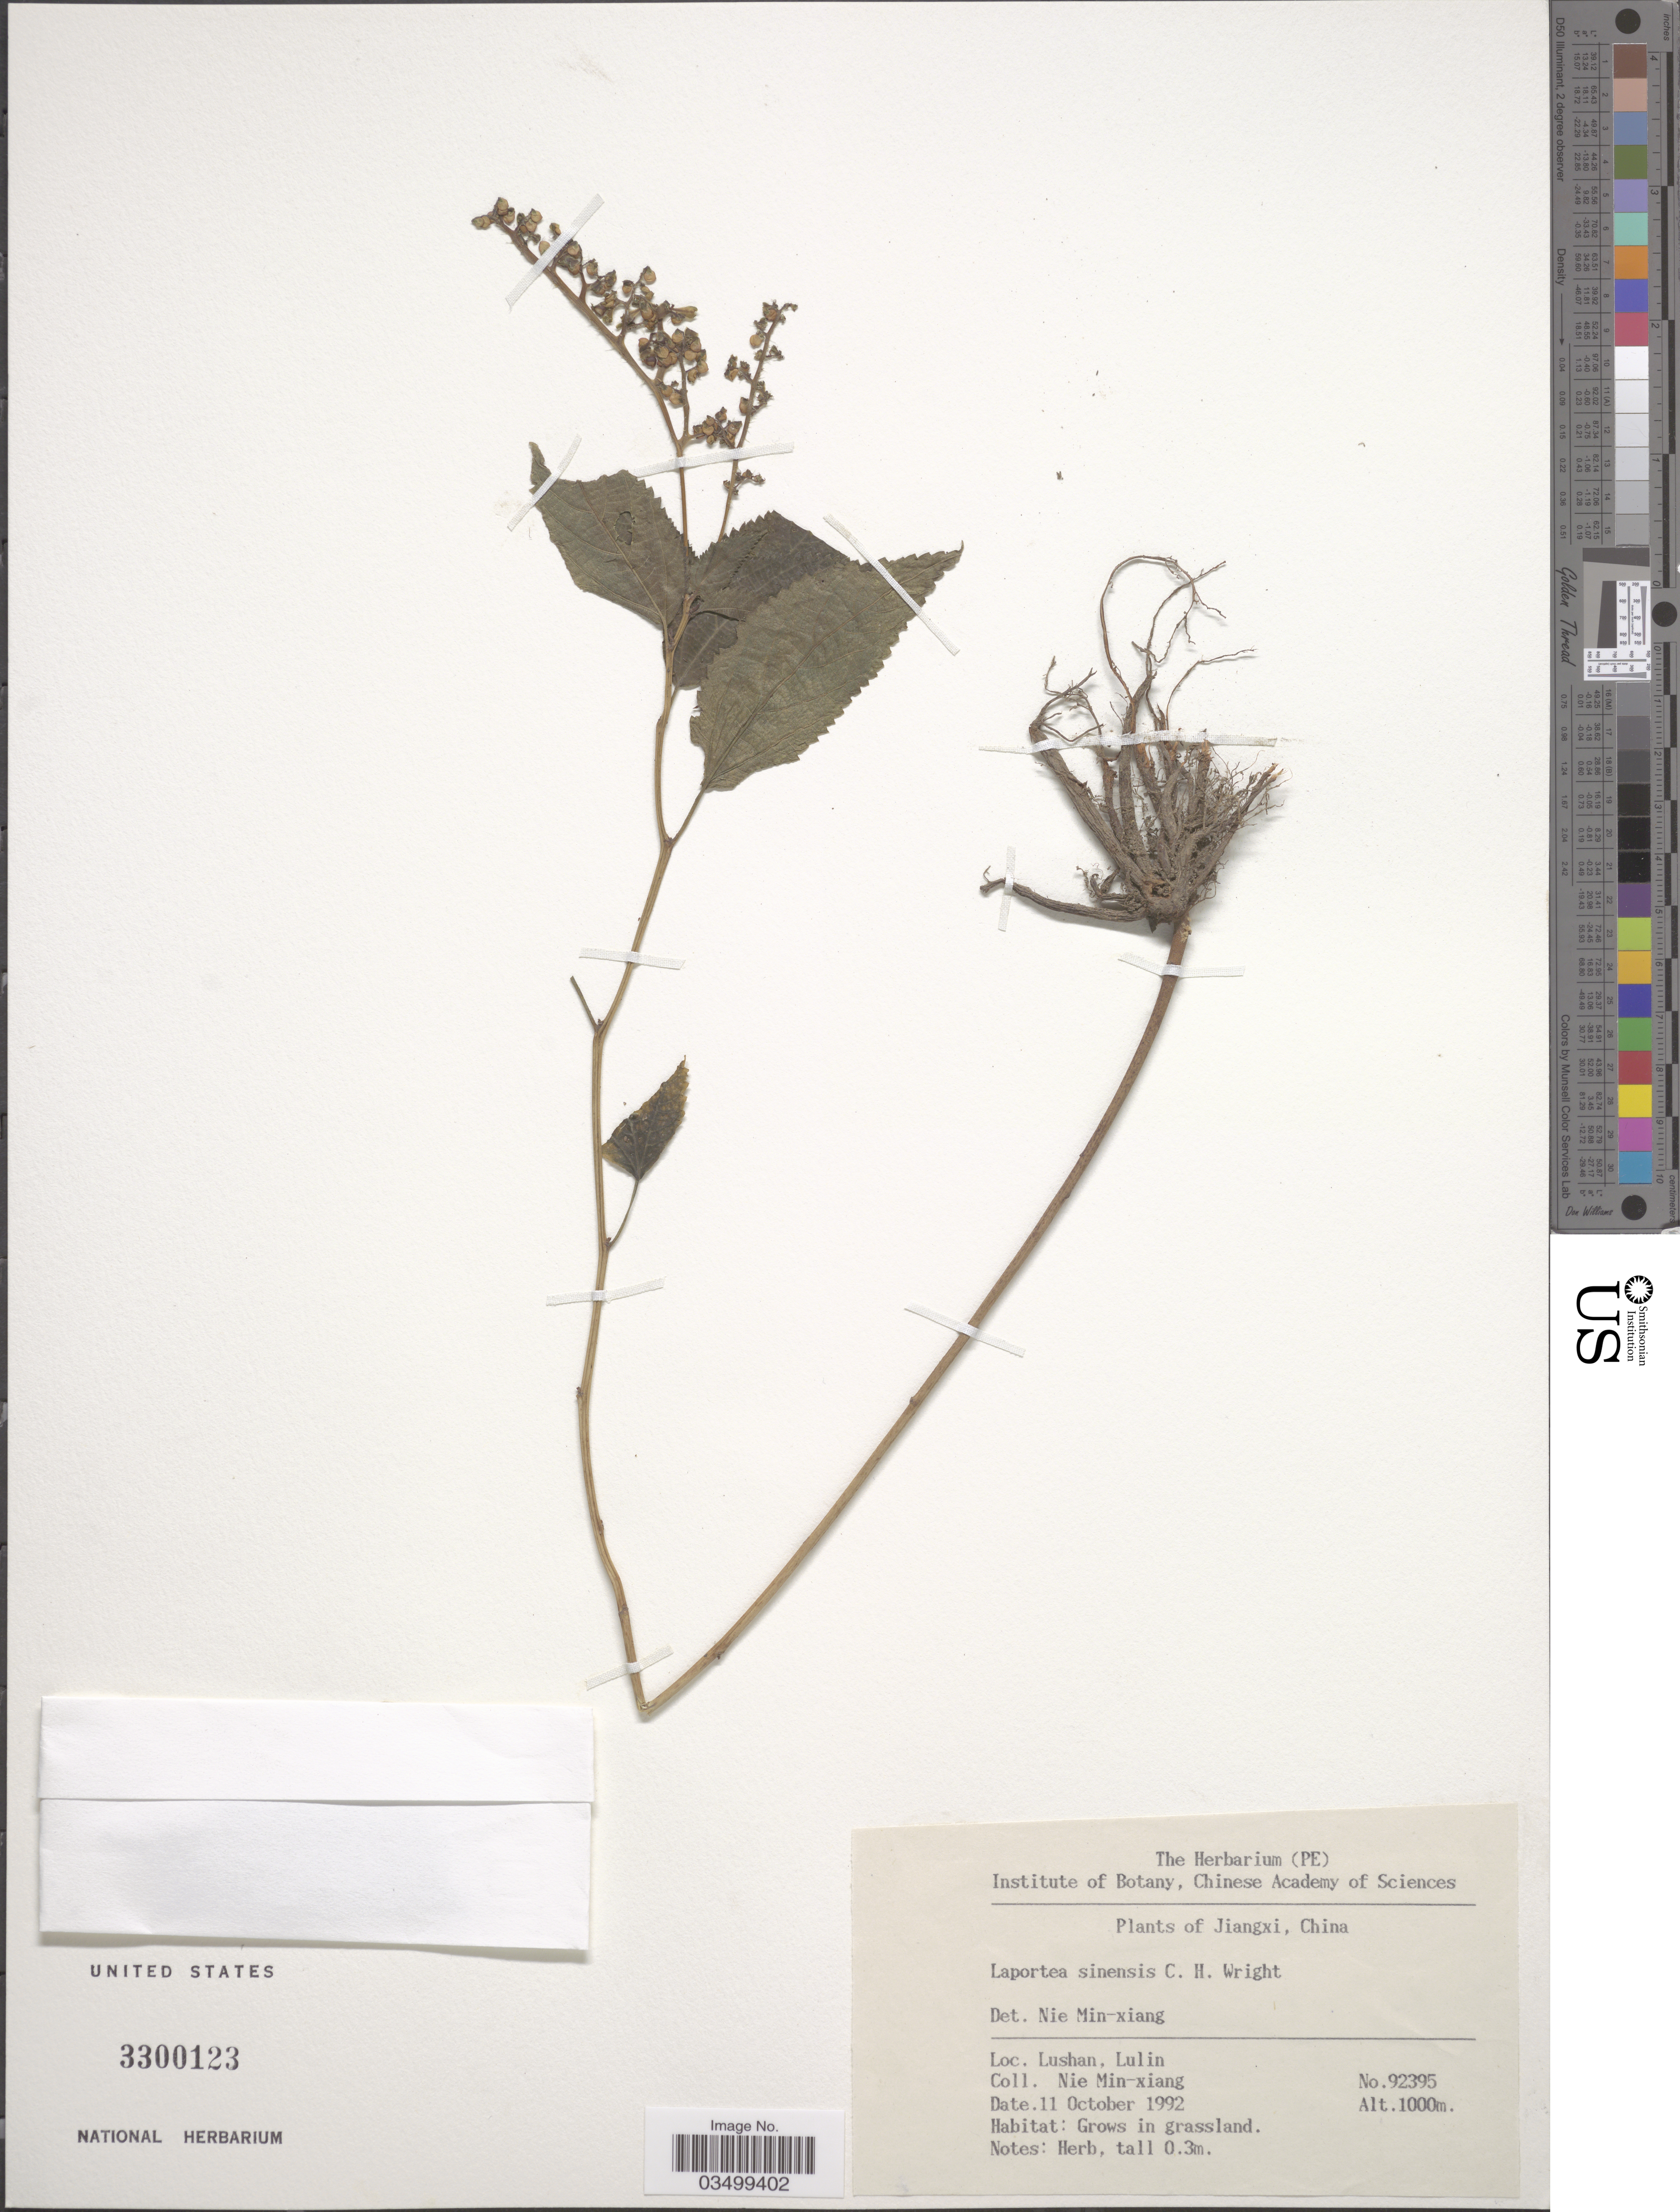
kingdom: Plantae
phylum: Tracheophyta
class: Magnoliopsida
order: Rosales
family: Urticaceae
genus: Laportea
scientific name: Laportea sinensis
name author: C.H. Wright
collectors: M. Nie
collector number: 92395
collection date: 1992-10-11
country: China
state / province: Jiangxi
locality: Lushan, Lulin.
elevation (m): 1000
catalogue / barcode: US 3300123